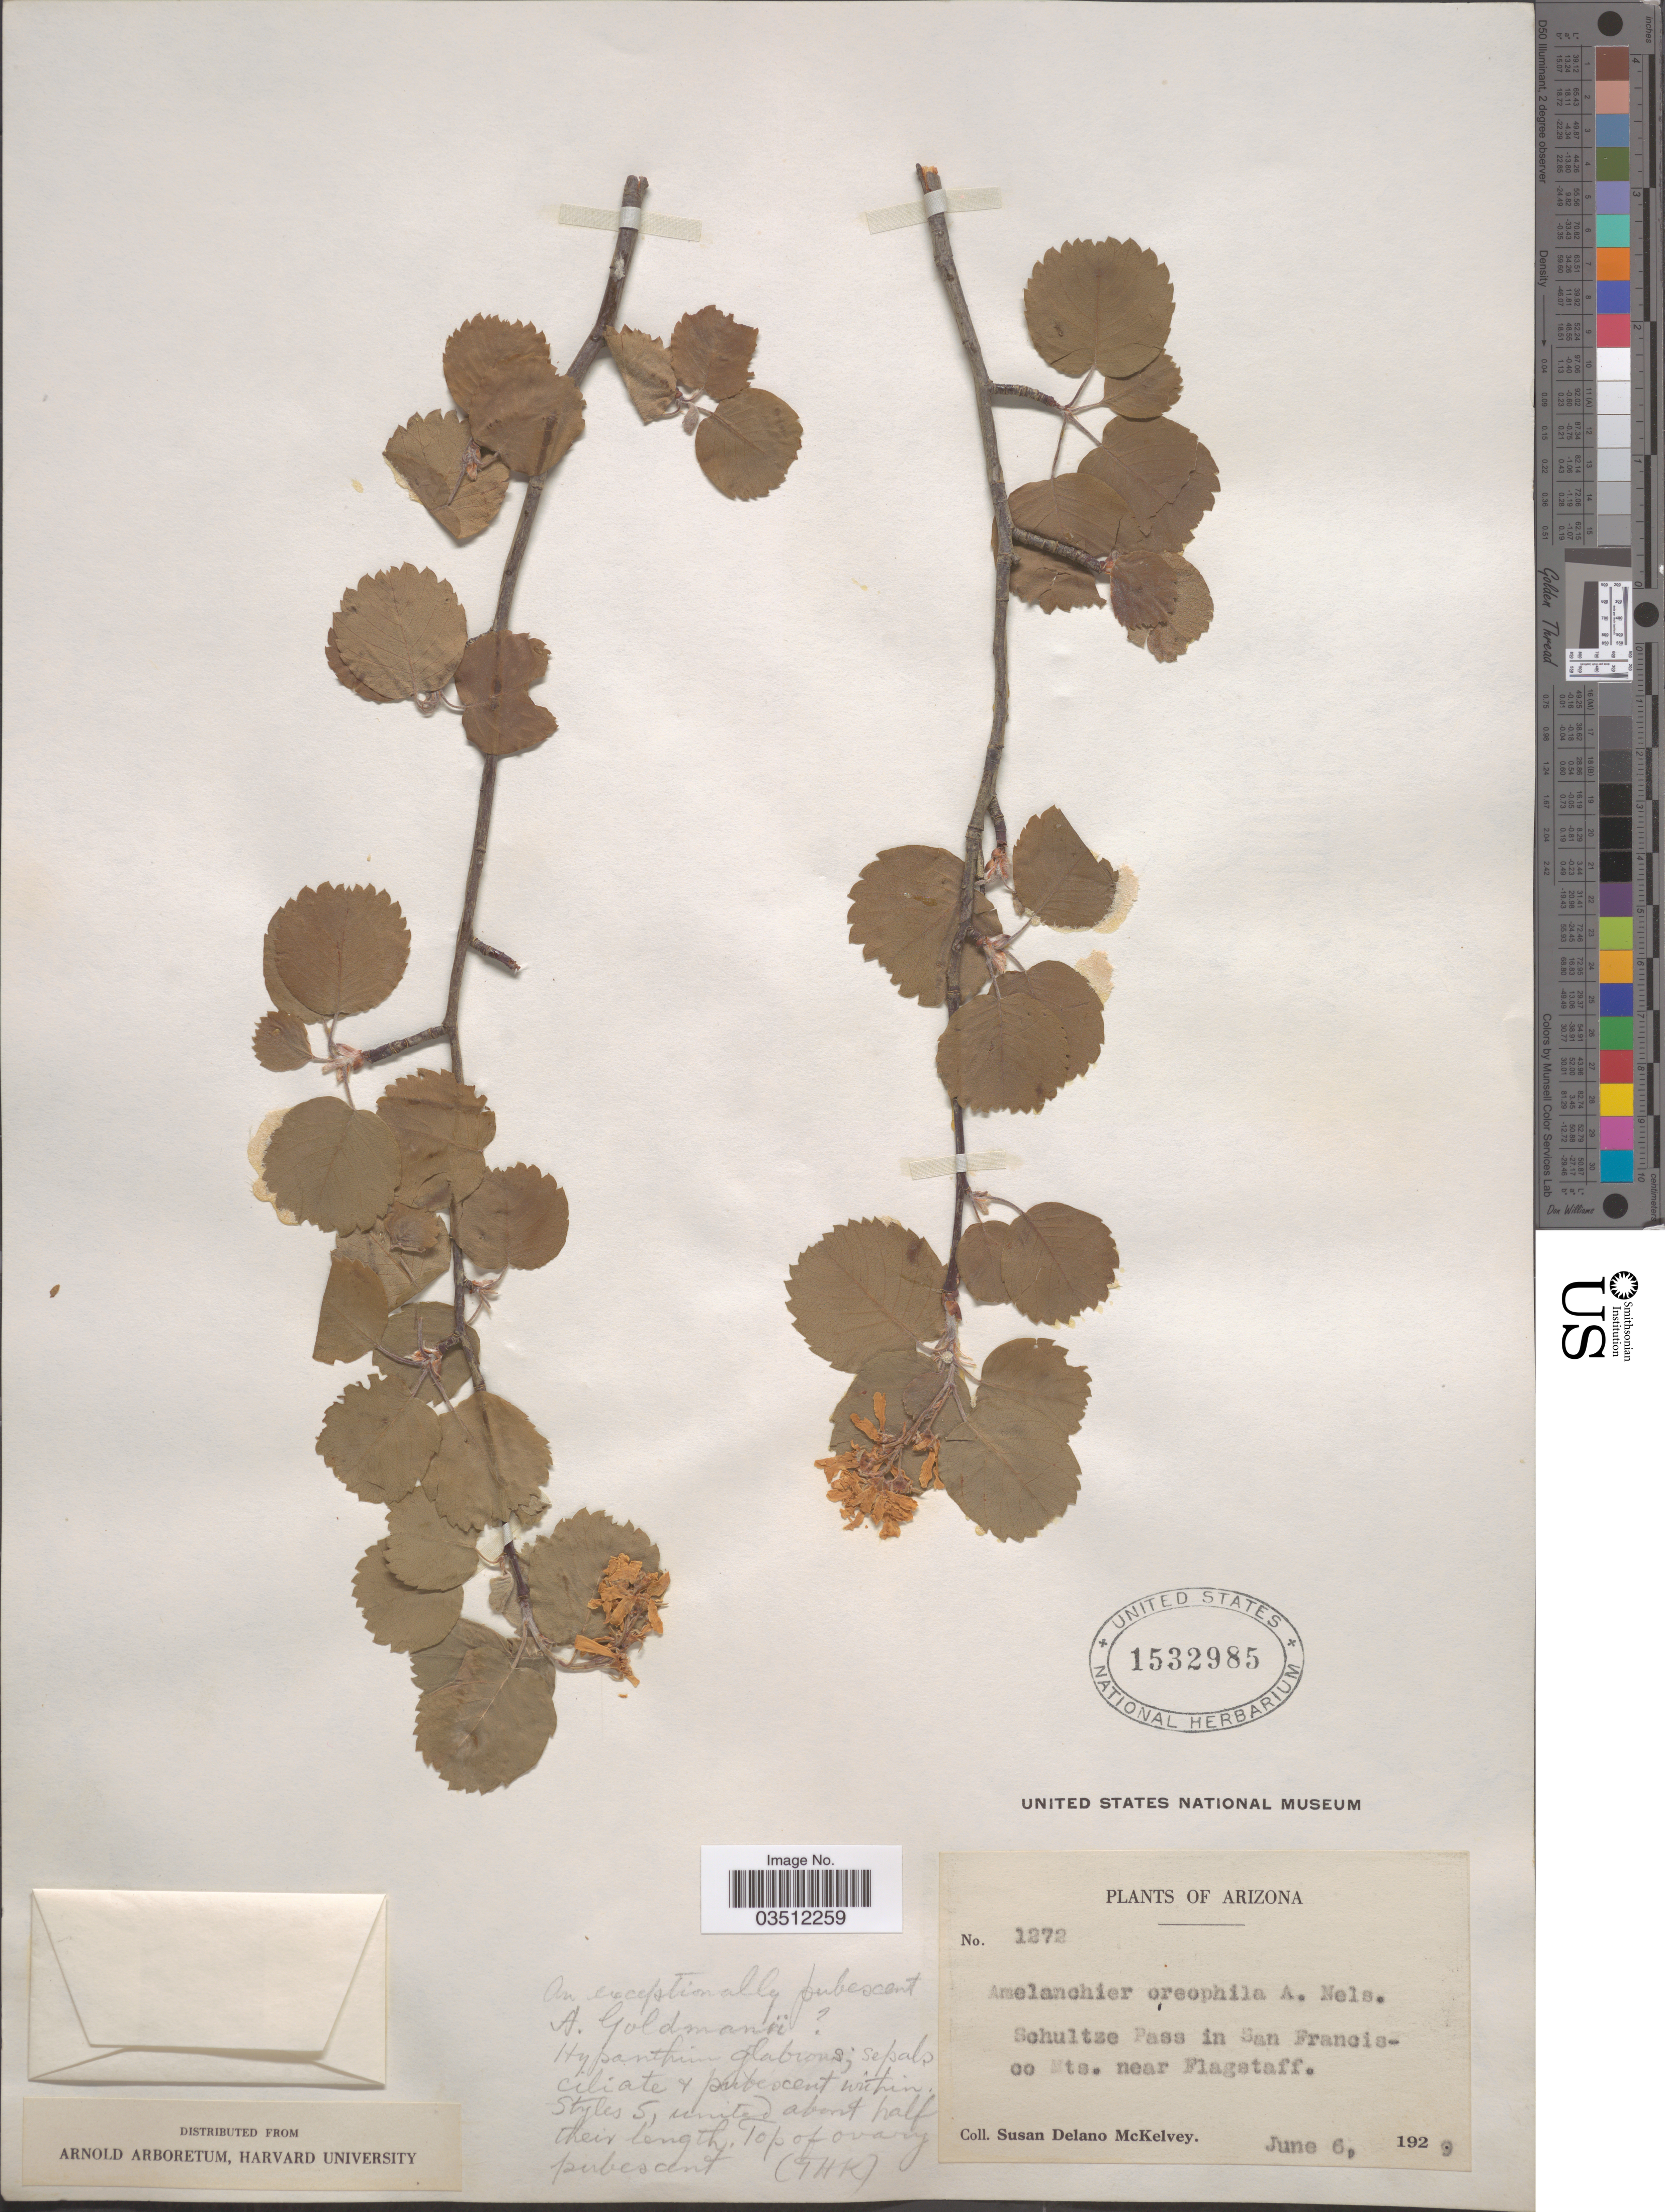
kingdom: Plantae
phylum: Tracheophyta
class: Magnoliopsida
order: Rosales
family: Rosaceae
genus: Amelanchier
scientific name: Amelanchier goldmanii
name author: Wooton & Standl.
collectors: S. A. McKelvey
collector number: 1272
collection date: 1929-06-06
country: United States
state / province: Arizona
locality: Schultze Pass in San Francisco Mts. near Flagstaff.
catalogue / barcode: US 1532985